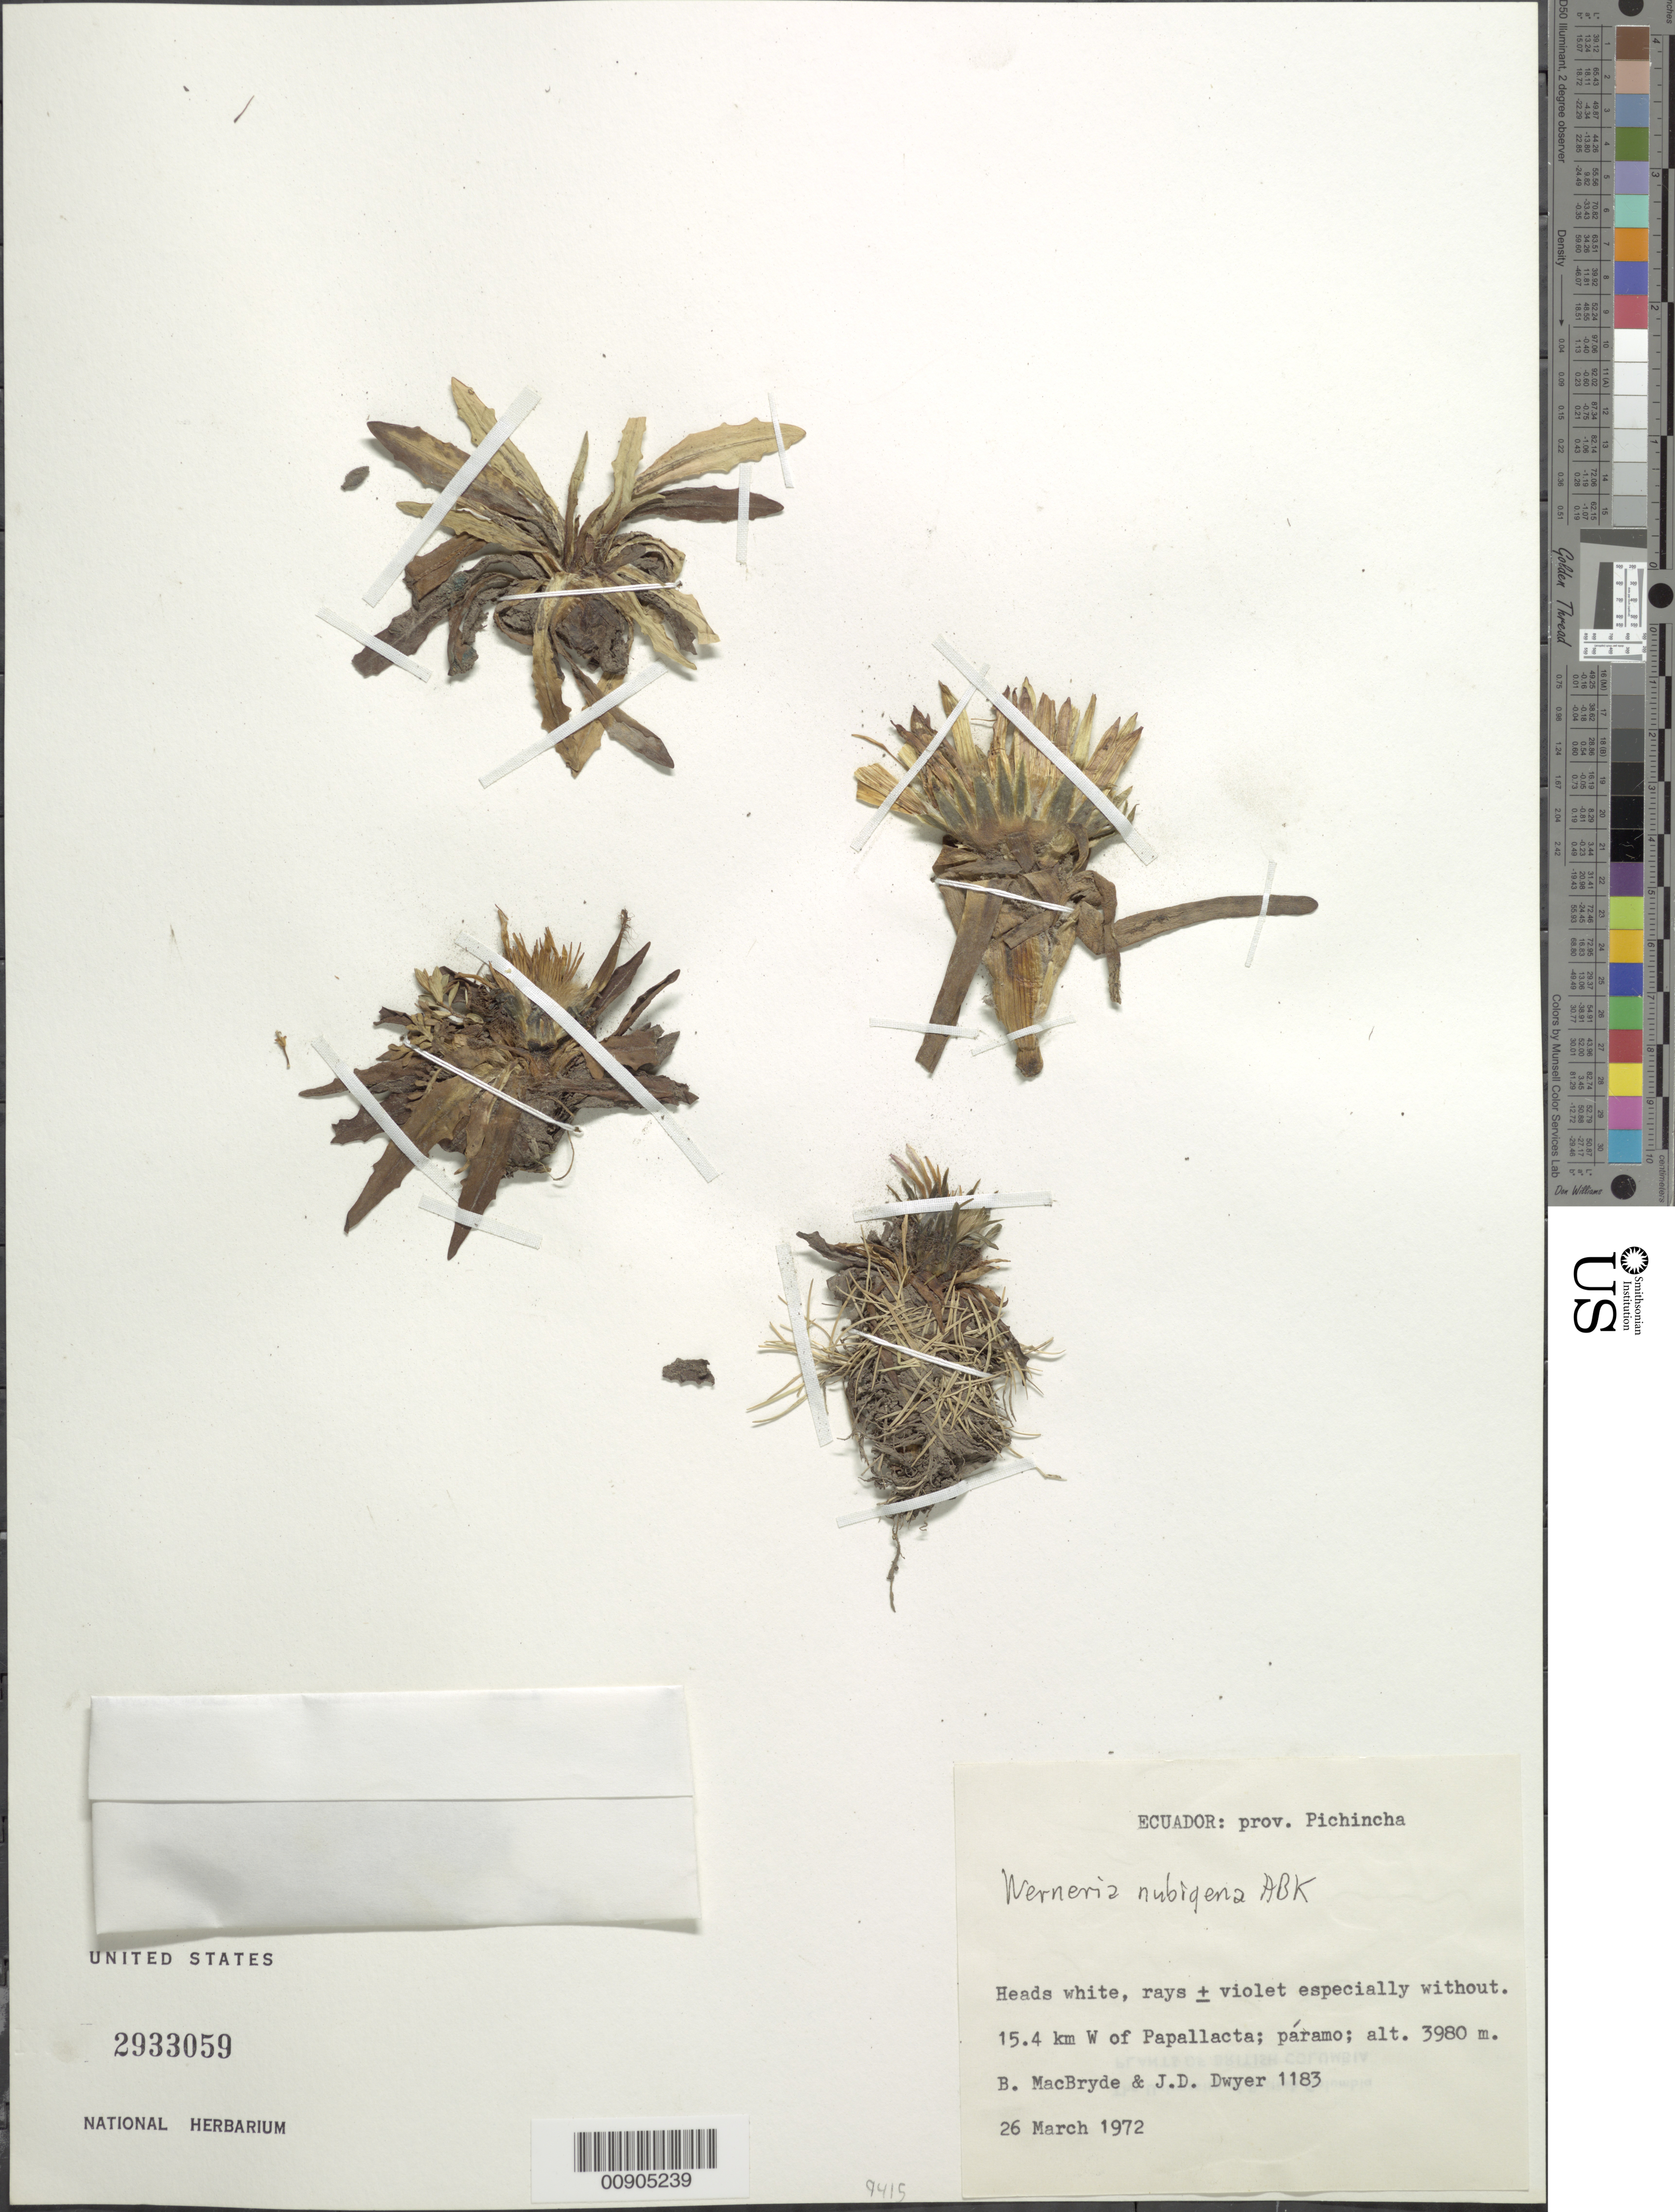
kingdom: Plantae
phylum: Tracheophyta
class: Magnoliopsida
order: Asterales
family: Asteraceae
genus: Werneria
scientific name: Werneria nubigena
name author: Kunth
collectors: B. MacBryde & J. D. Dwyer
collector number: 1183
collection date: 1972-03-26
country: Ecuador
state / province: Pichincha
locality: Papallacta, 15.4 km W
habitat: Páramo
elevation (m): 3980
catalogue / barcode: US 2933059